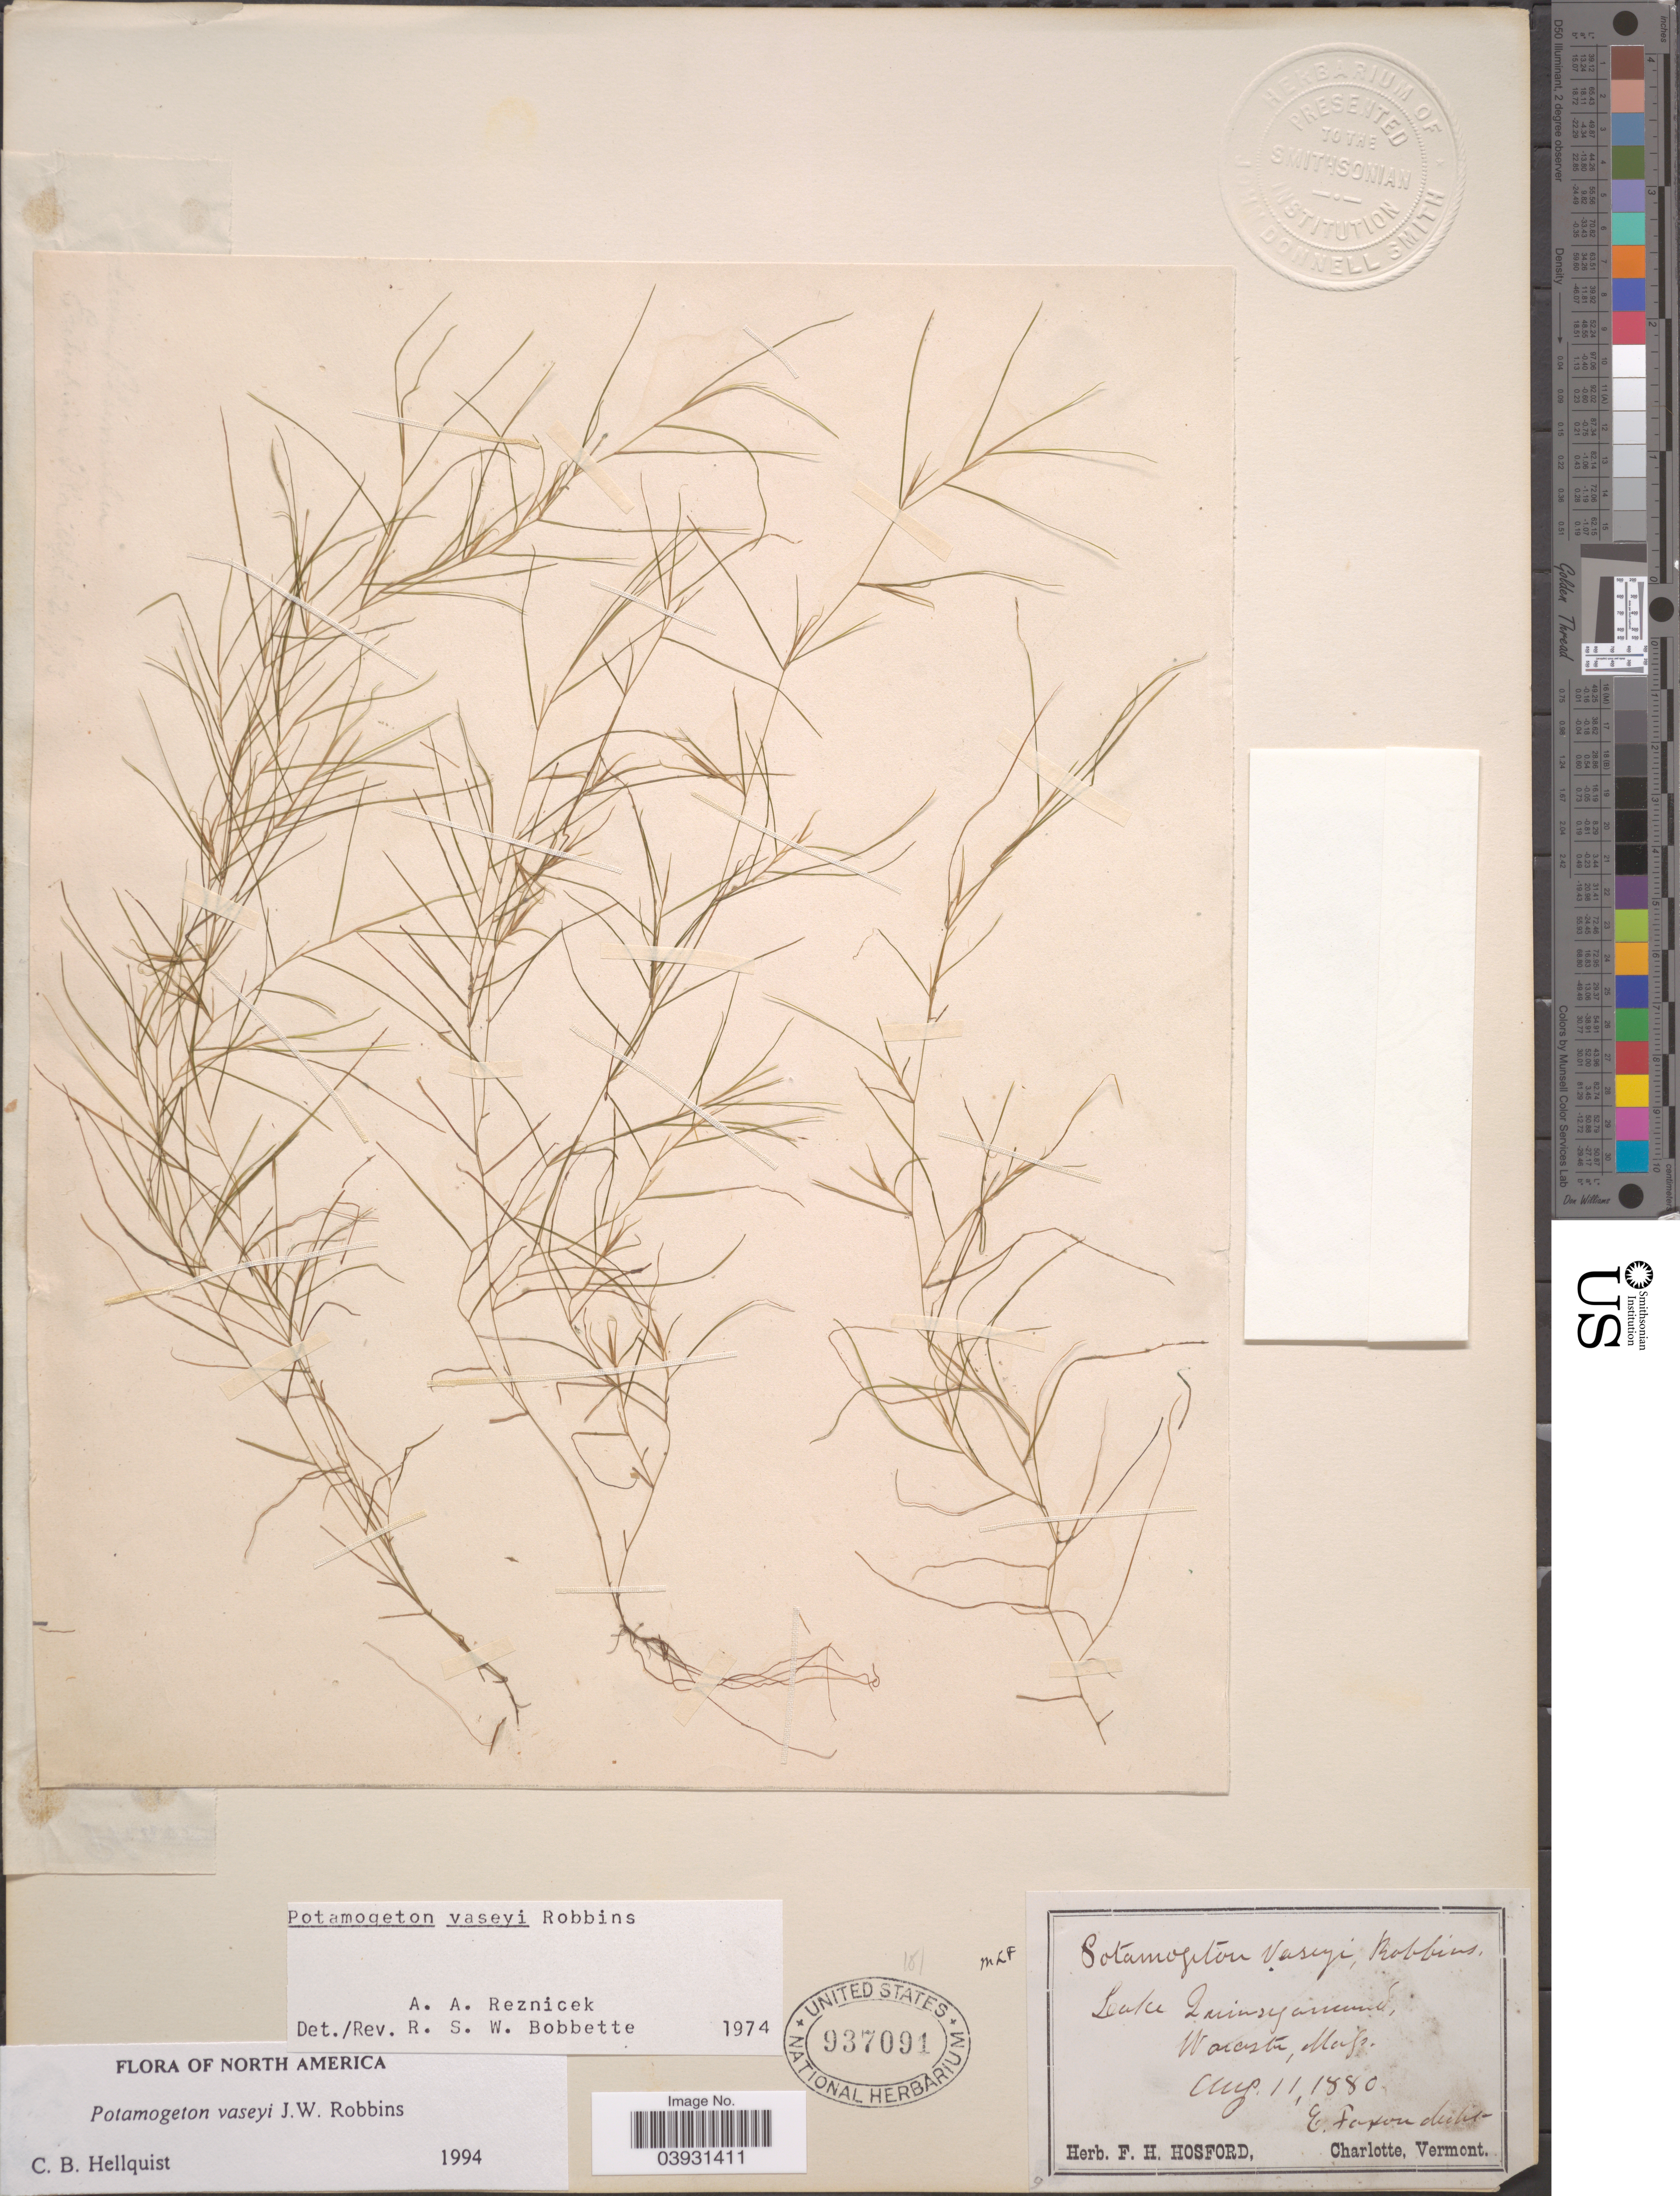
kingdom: Plantae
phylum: Tracheophyta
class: Liliopsida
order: Alismatales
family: Potamogetonaceae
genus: Potamogeton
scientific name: Potamogeton vaseyi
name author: J.W. Robbins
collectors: E. Faxon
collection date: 1880-08-11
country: United States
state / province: Massachusetts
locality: Lake Quinsigamond. Waistu.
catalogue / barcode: US 937091